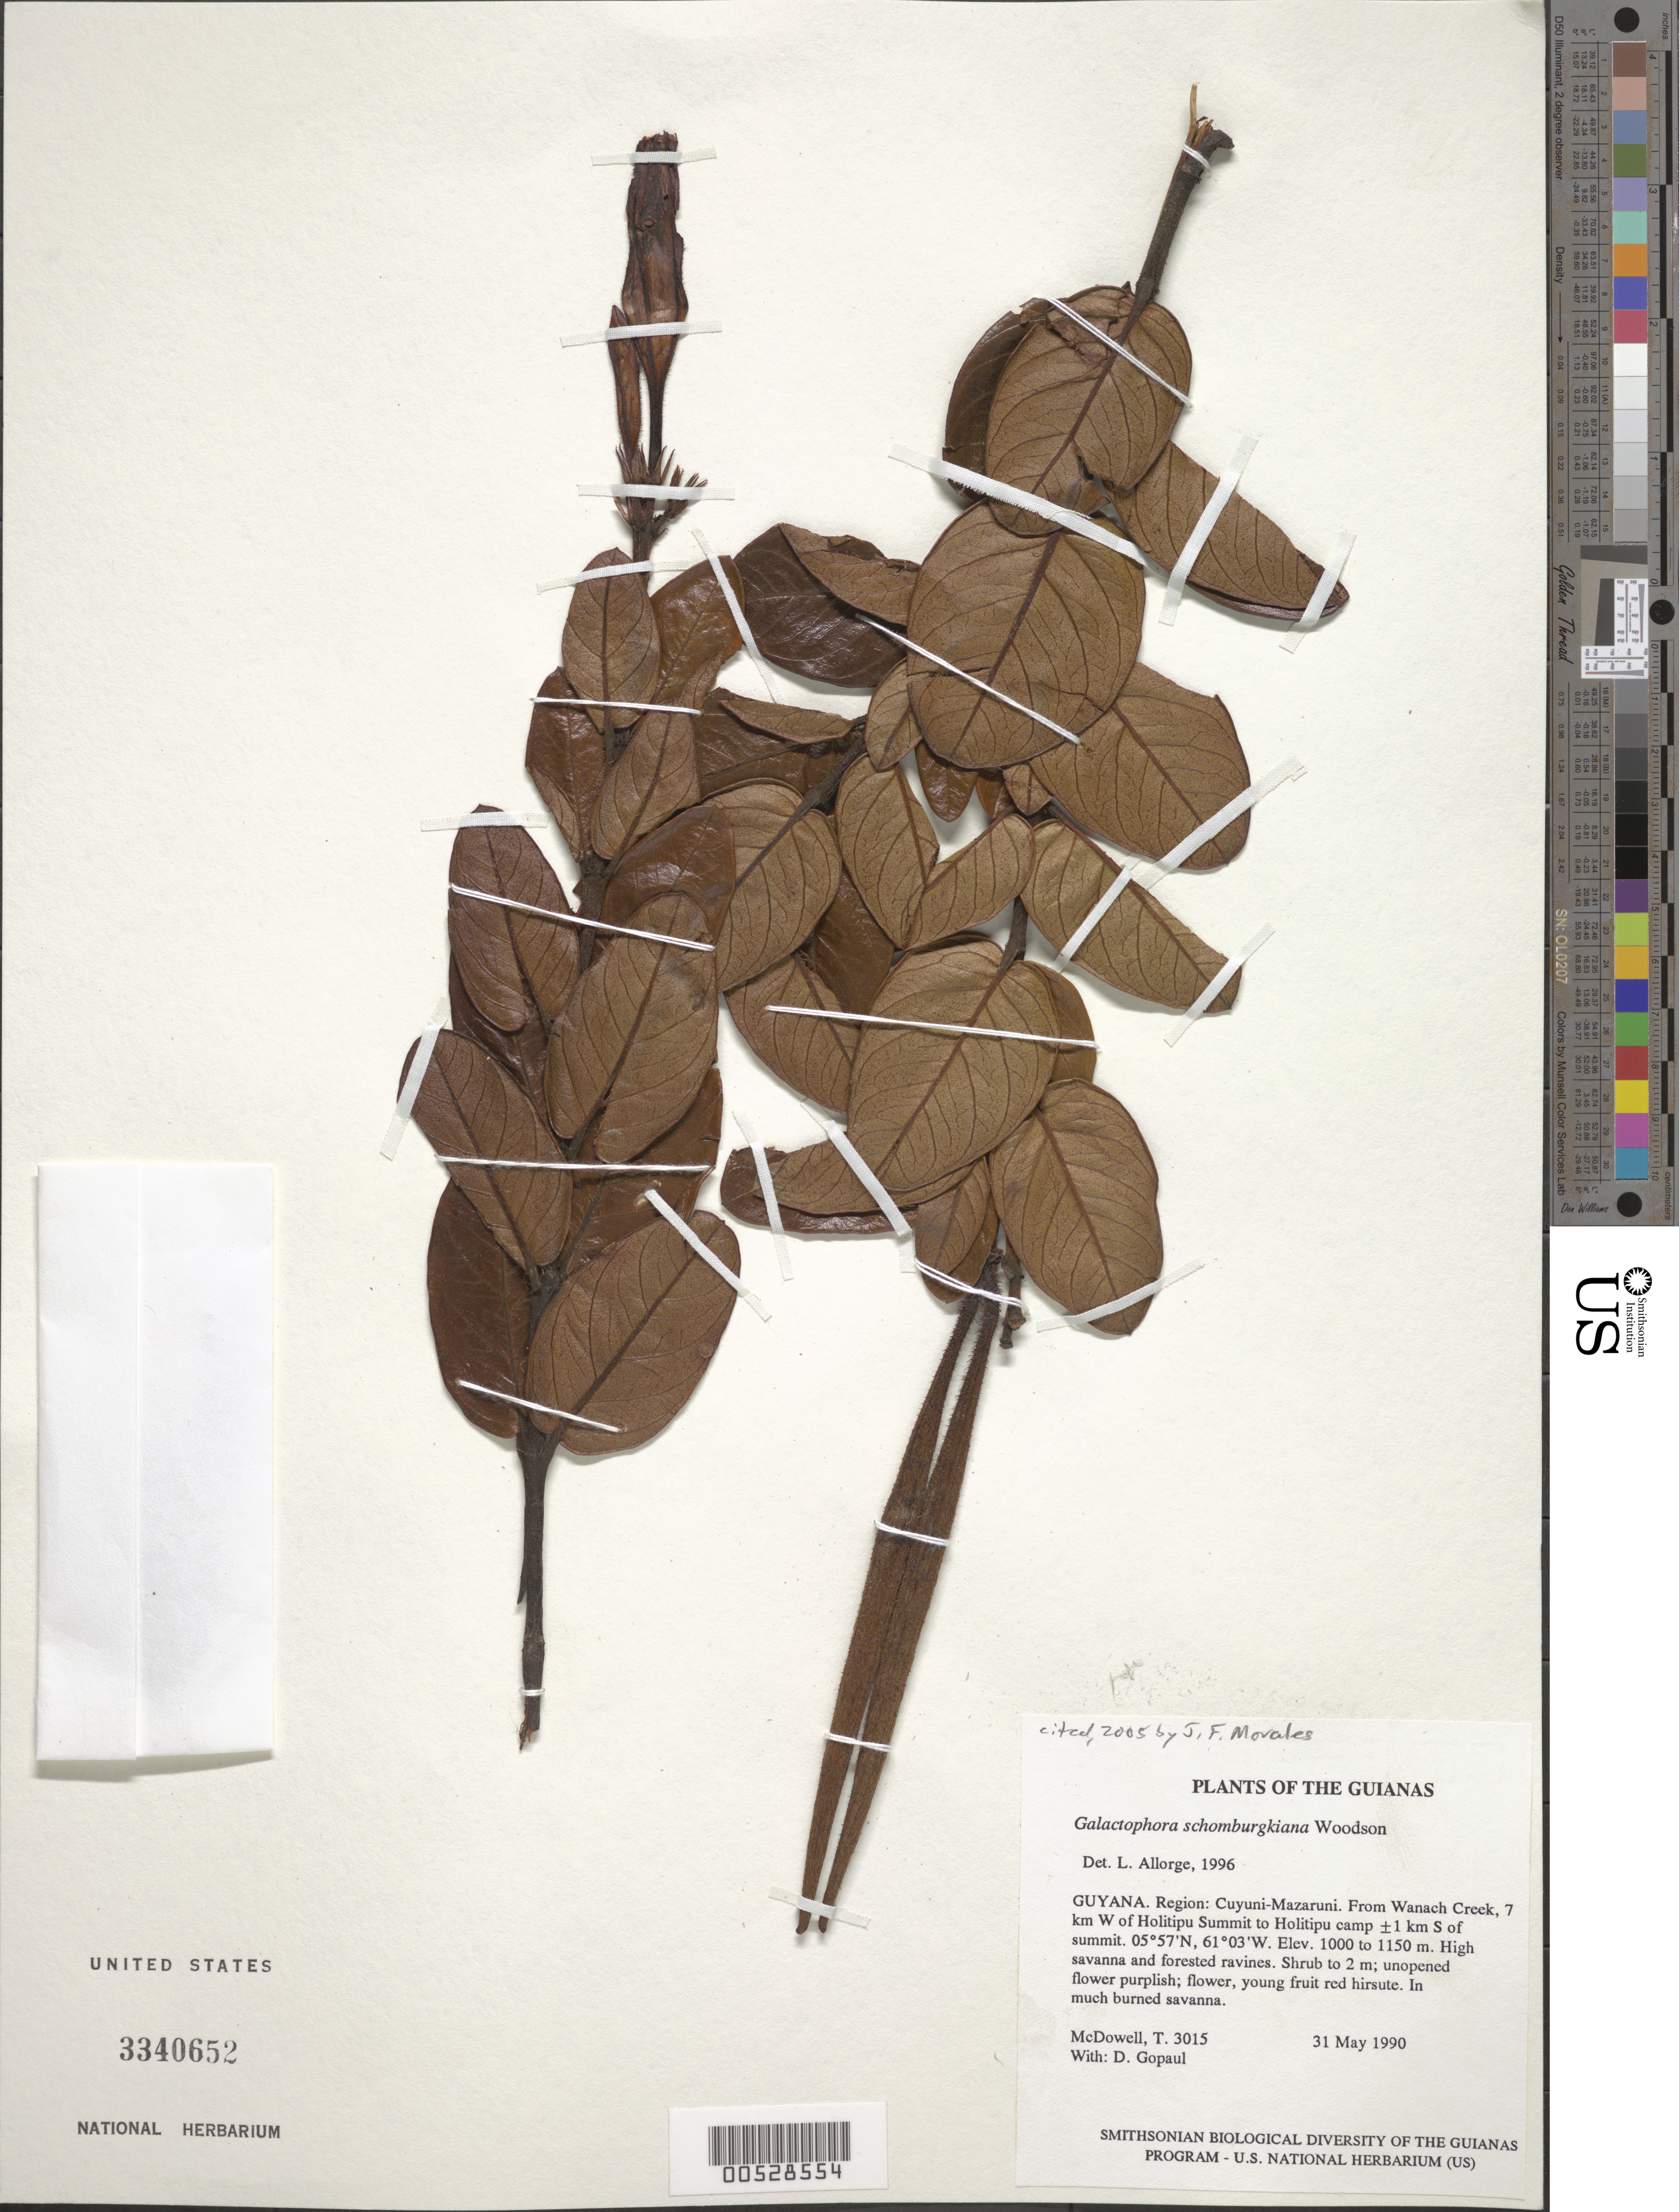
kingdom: Plantae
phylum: Tracheophyta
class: Magnoliopsida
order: Gentianales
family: Apocynaceae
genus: Galactophora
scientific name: Galactophora schomburgkiana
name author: Woodson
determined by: Allorge, L.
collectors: T. McDowell, D. Hughs & D. Gopaul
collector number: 3015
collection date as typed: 31 May 1990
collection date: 1990-05-31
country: Guyana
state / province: Cuyuni-Mazaruni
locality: From Wanach Creek, 7 km W of Holitipu Summit to Holitipu camp ±1 km S of summit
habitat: High savanna and forested ravines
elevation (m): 1000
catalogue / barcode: US 3340652